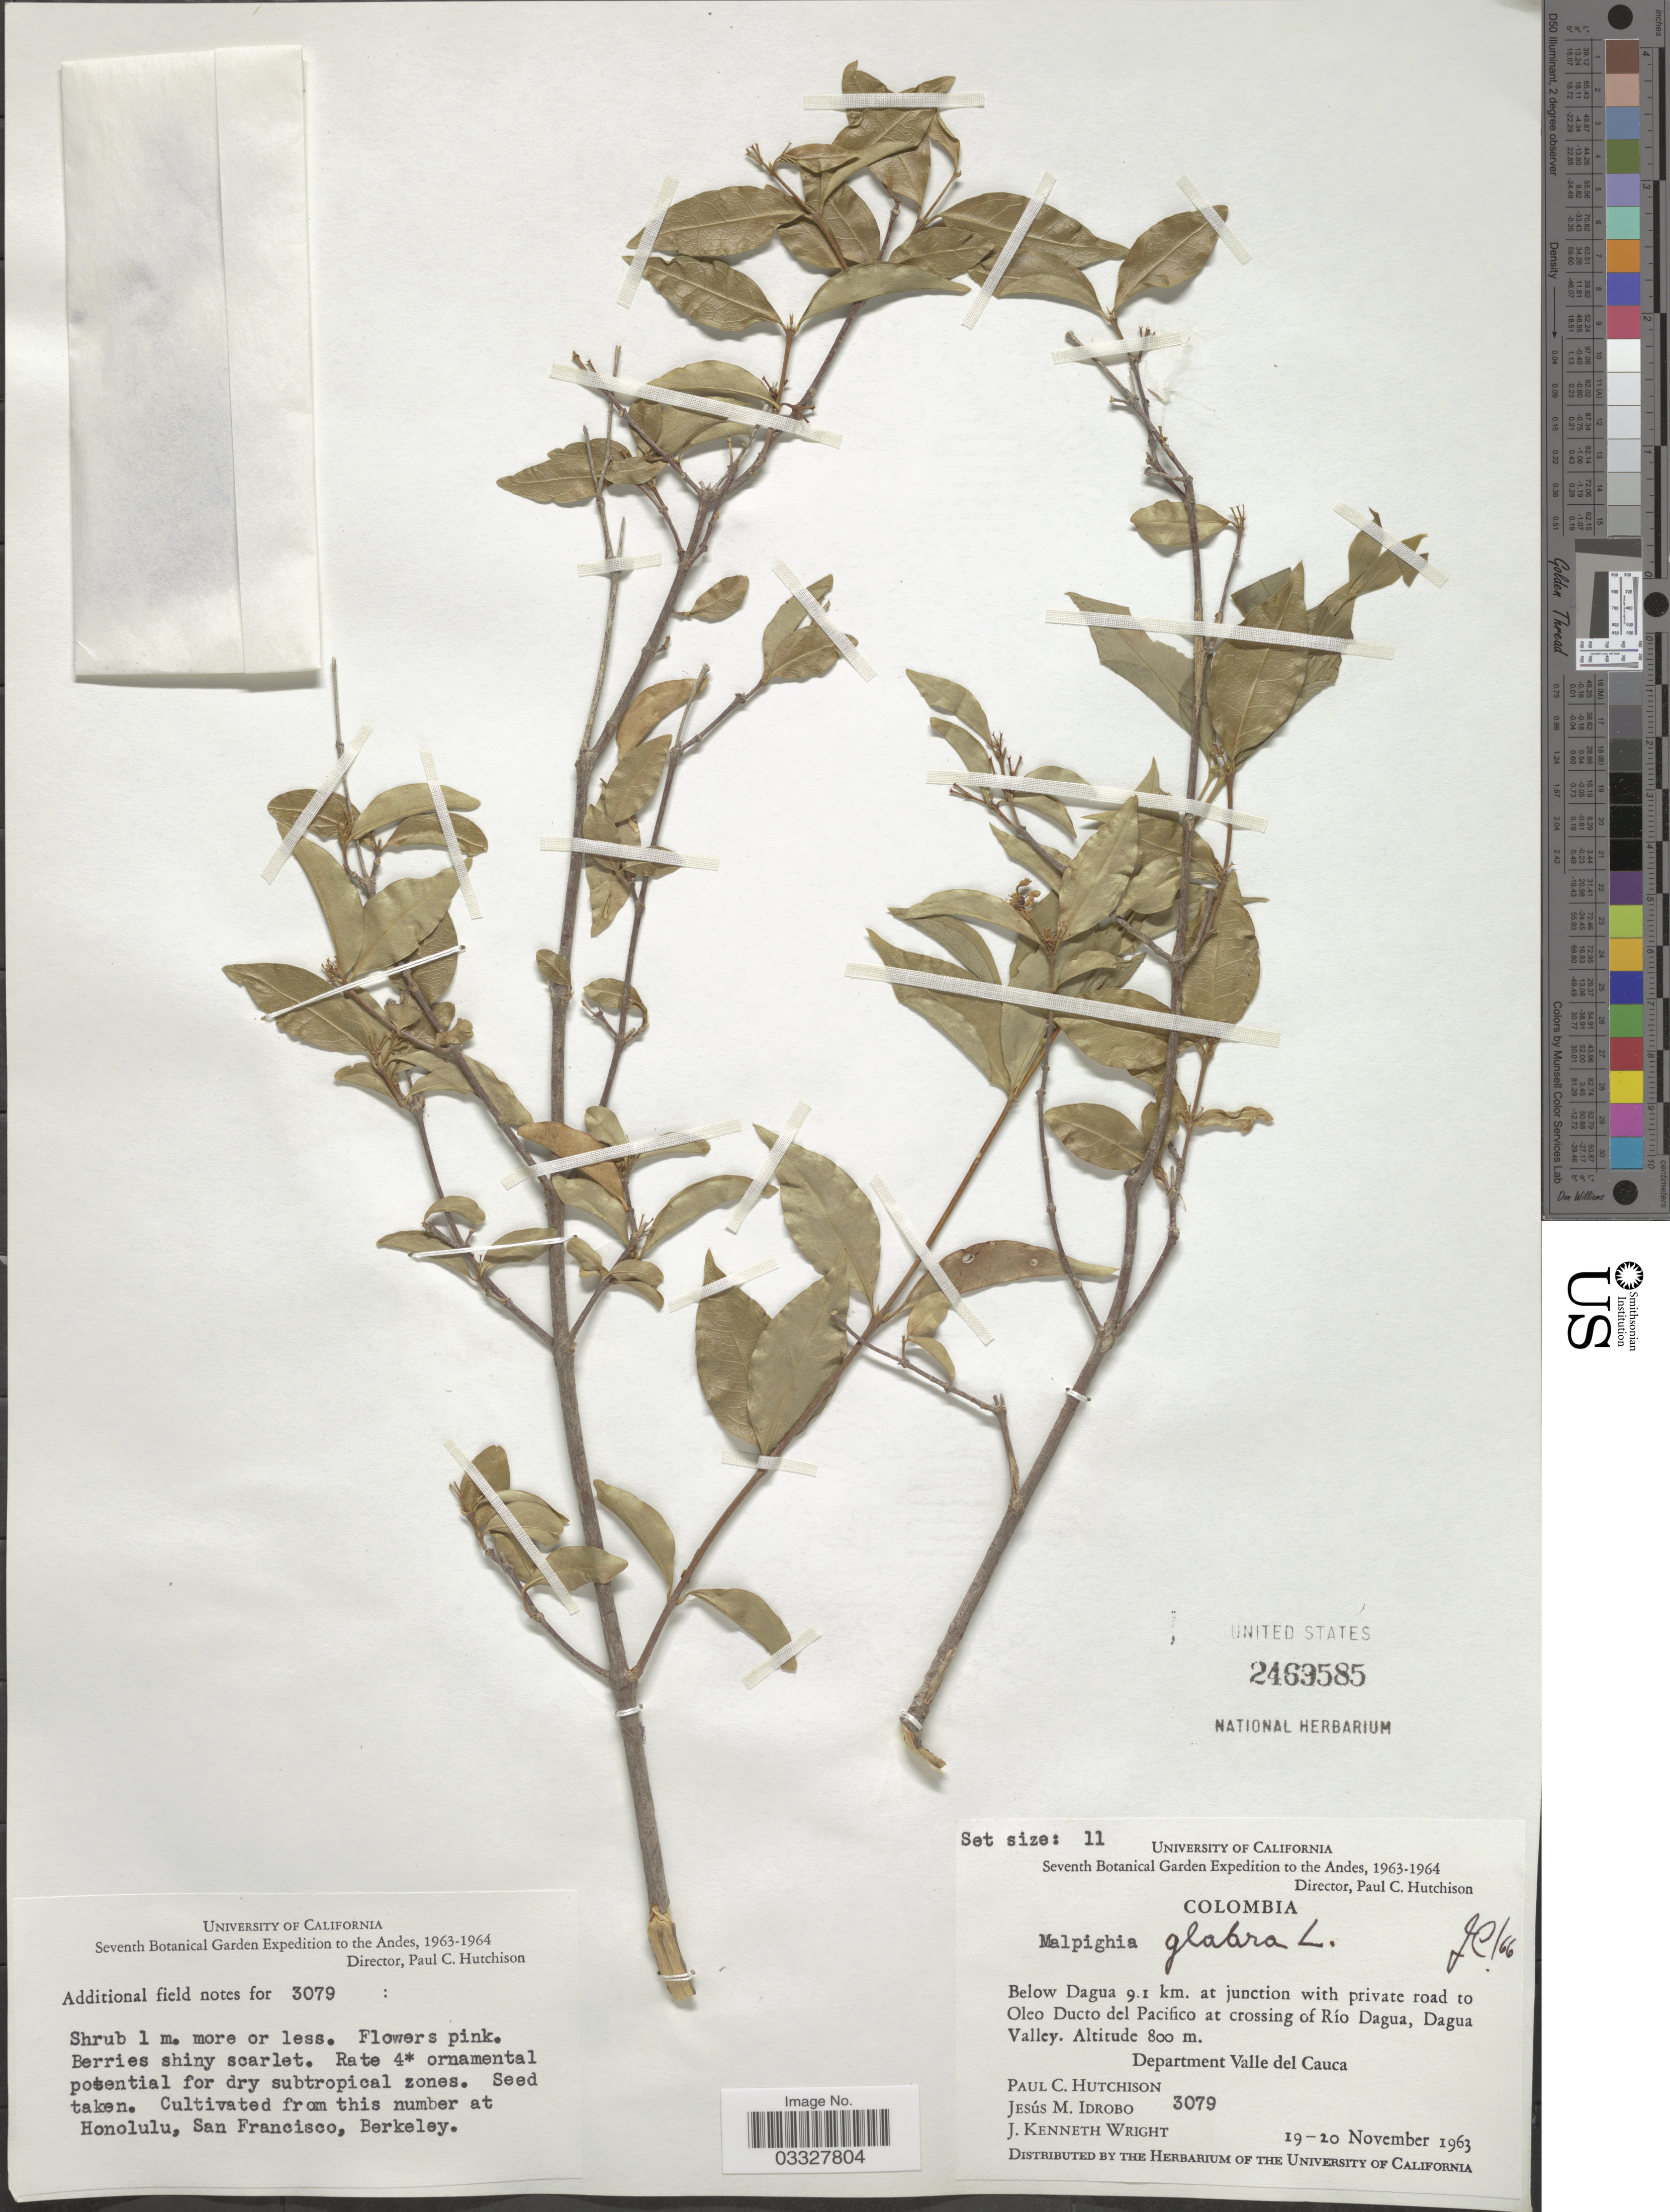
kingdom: Plantae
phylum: Tracheophyta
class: Magnoliopsida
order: Malpighiales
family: Malpighiaceae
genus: Malpighia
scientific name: Malpighia glabra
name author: L.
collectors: P. C. Hutchison, J. M. Idrobo & J. K. Wright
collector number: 3079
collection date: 1963-11-19/1963-11-20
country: Colombia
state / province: Valle del Cauca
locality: Below Dagua 9.1 km. at junction with private road to Oleo Duxto del Pacifico at crossing of Río Dagua, Dagua Valley. Department Valle del Cauca.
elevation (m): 800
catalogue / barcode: US 2469585